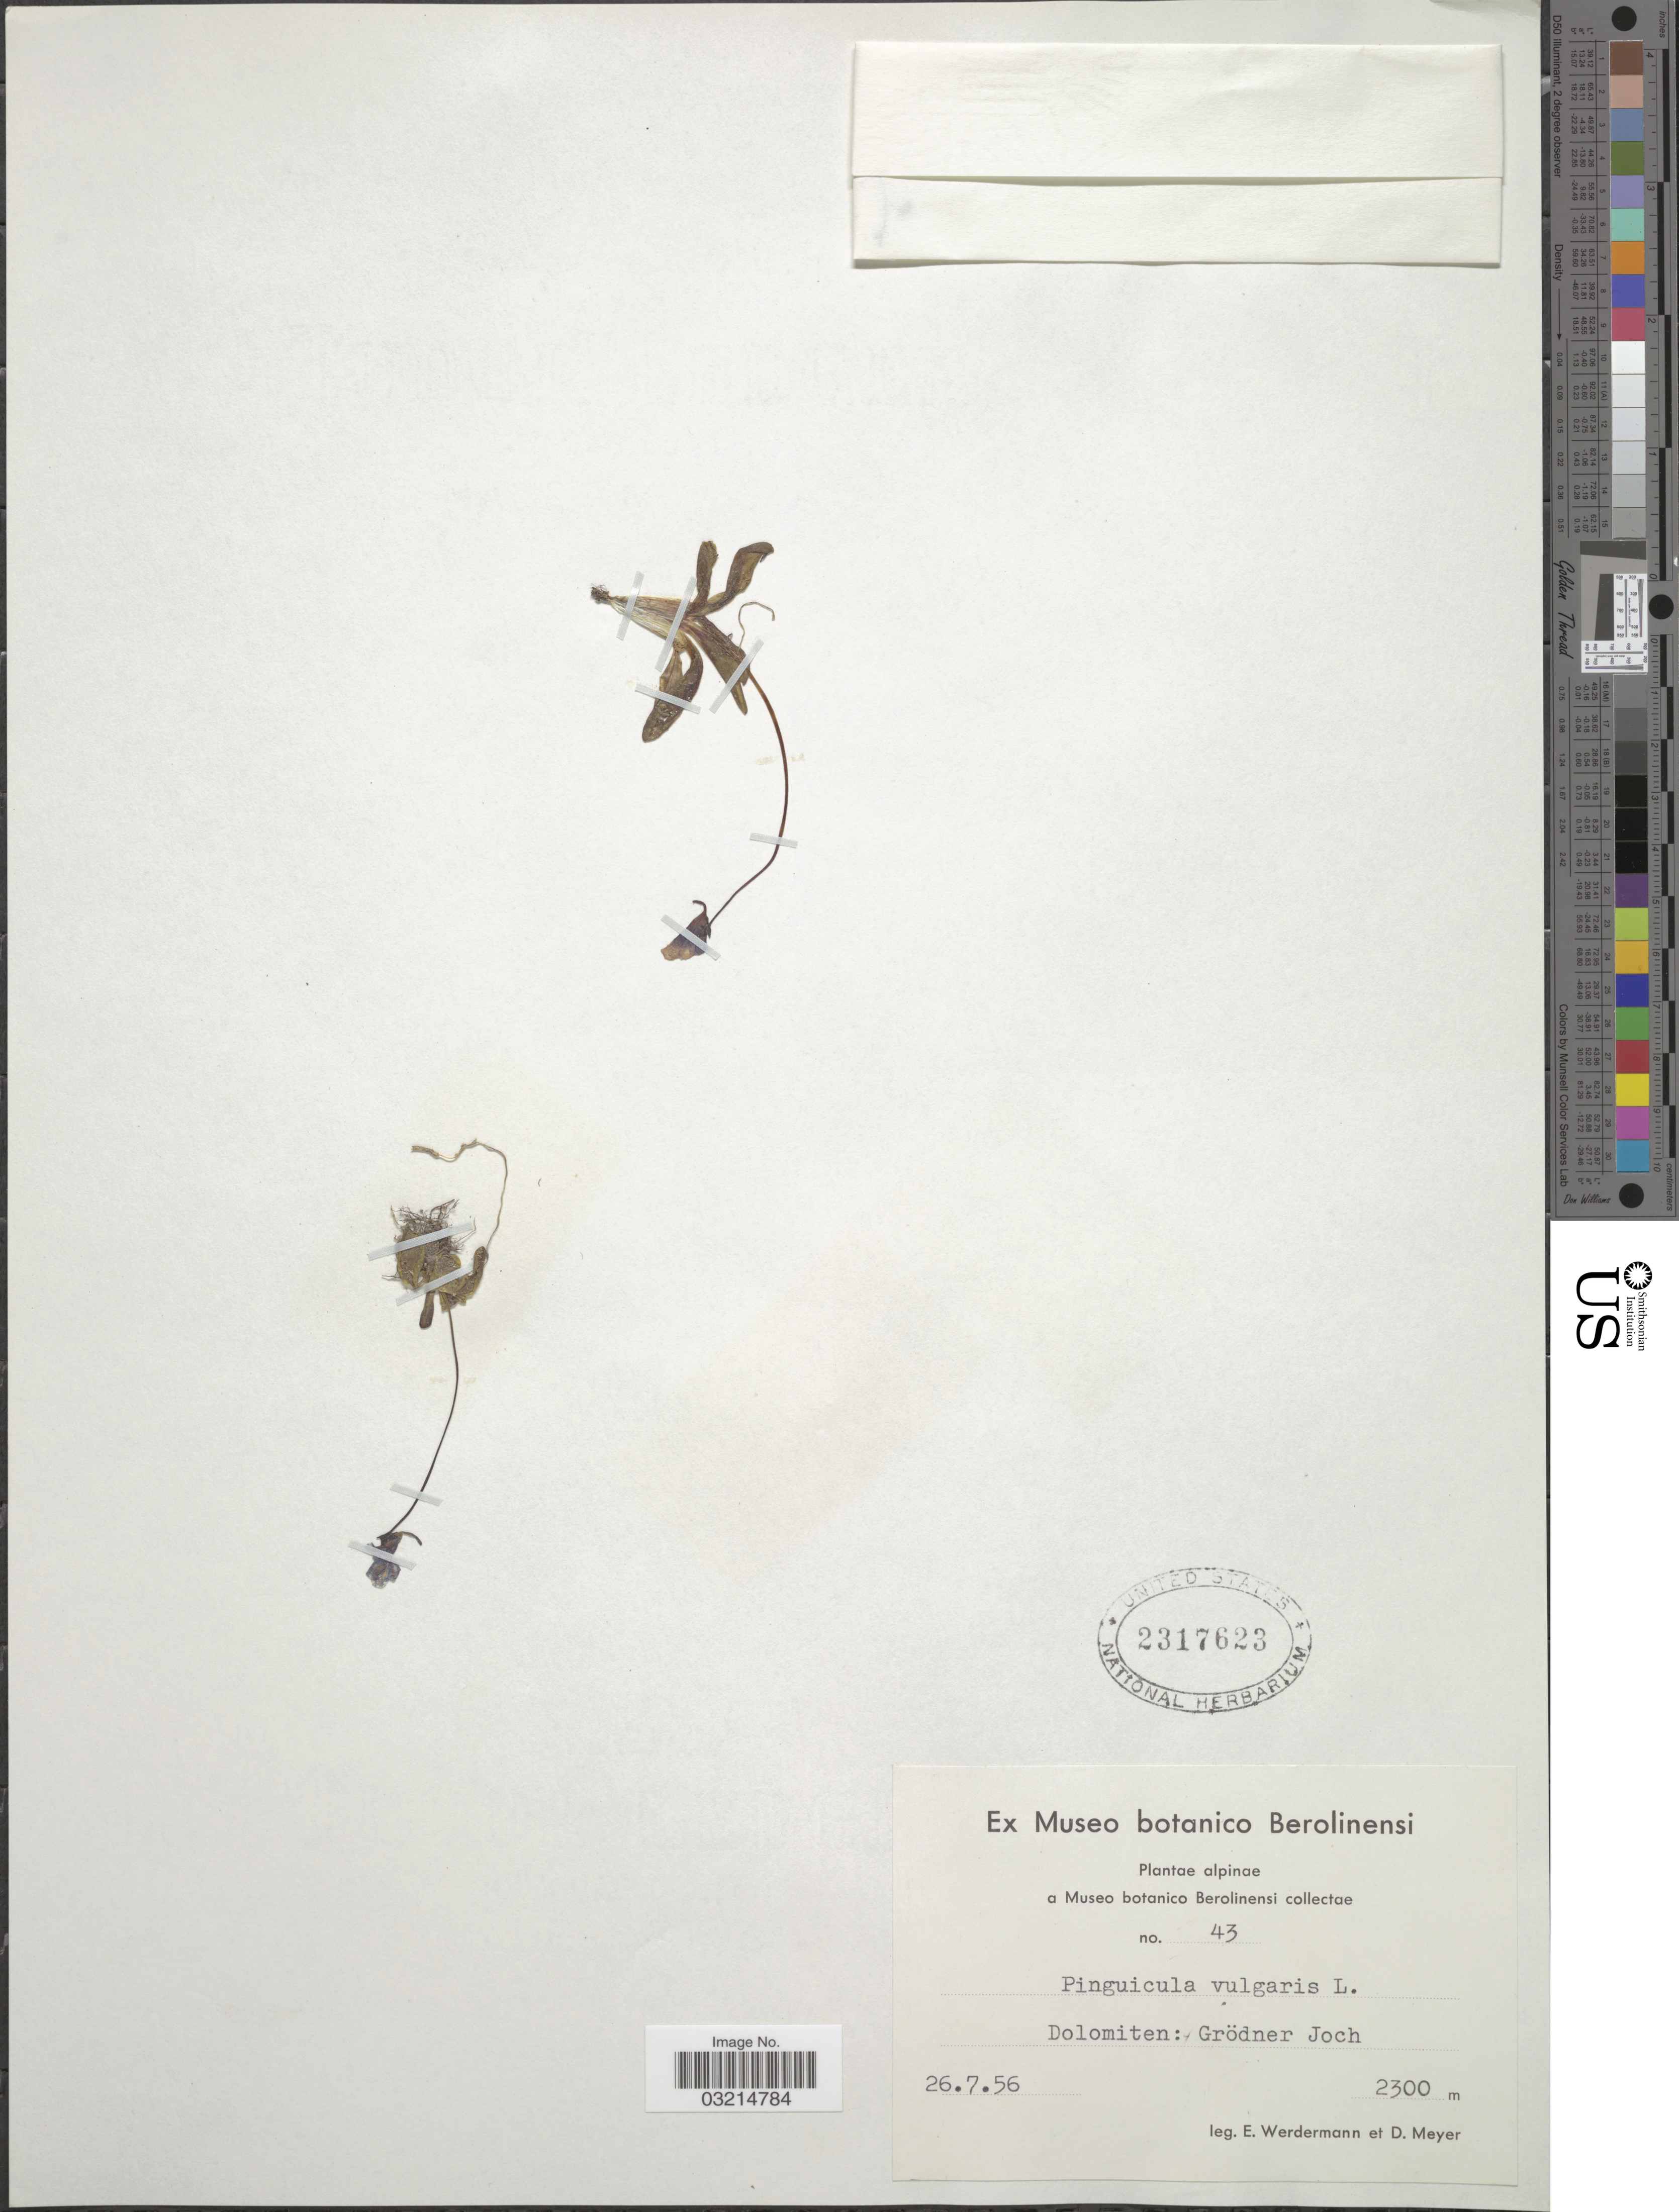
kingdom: Plantae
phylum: Tracheophyta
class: Magnoliopsida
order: Lamiales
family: Lentibulariaceae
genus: Pinguicula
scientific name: Pinguicula vulgaris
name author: L.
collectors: E. Werdermann & D. Meyer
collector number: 43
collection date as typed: Transcribed d/m/y: 26/7/56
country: Italy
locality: Dolomiten: Grödner Joch.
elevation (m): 2300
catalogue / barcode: US 2317623